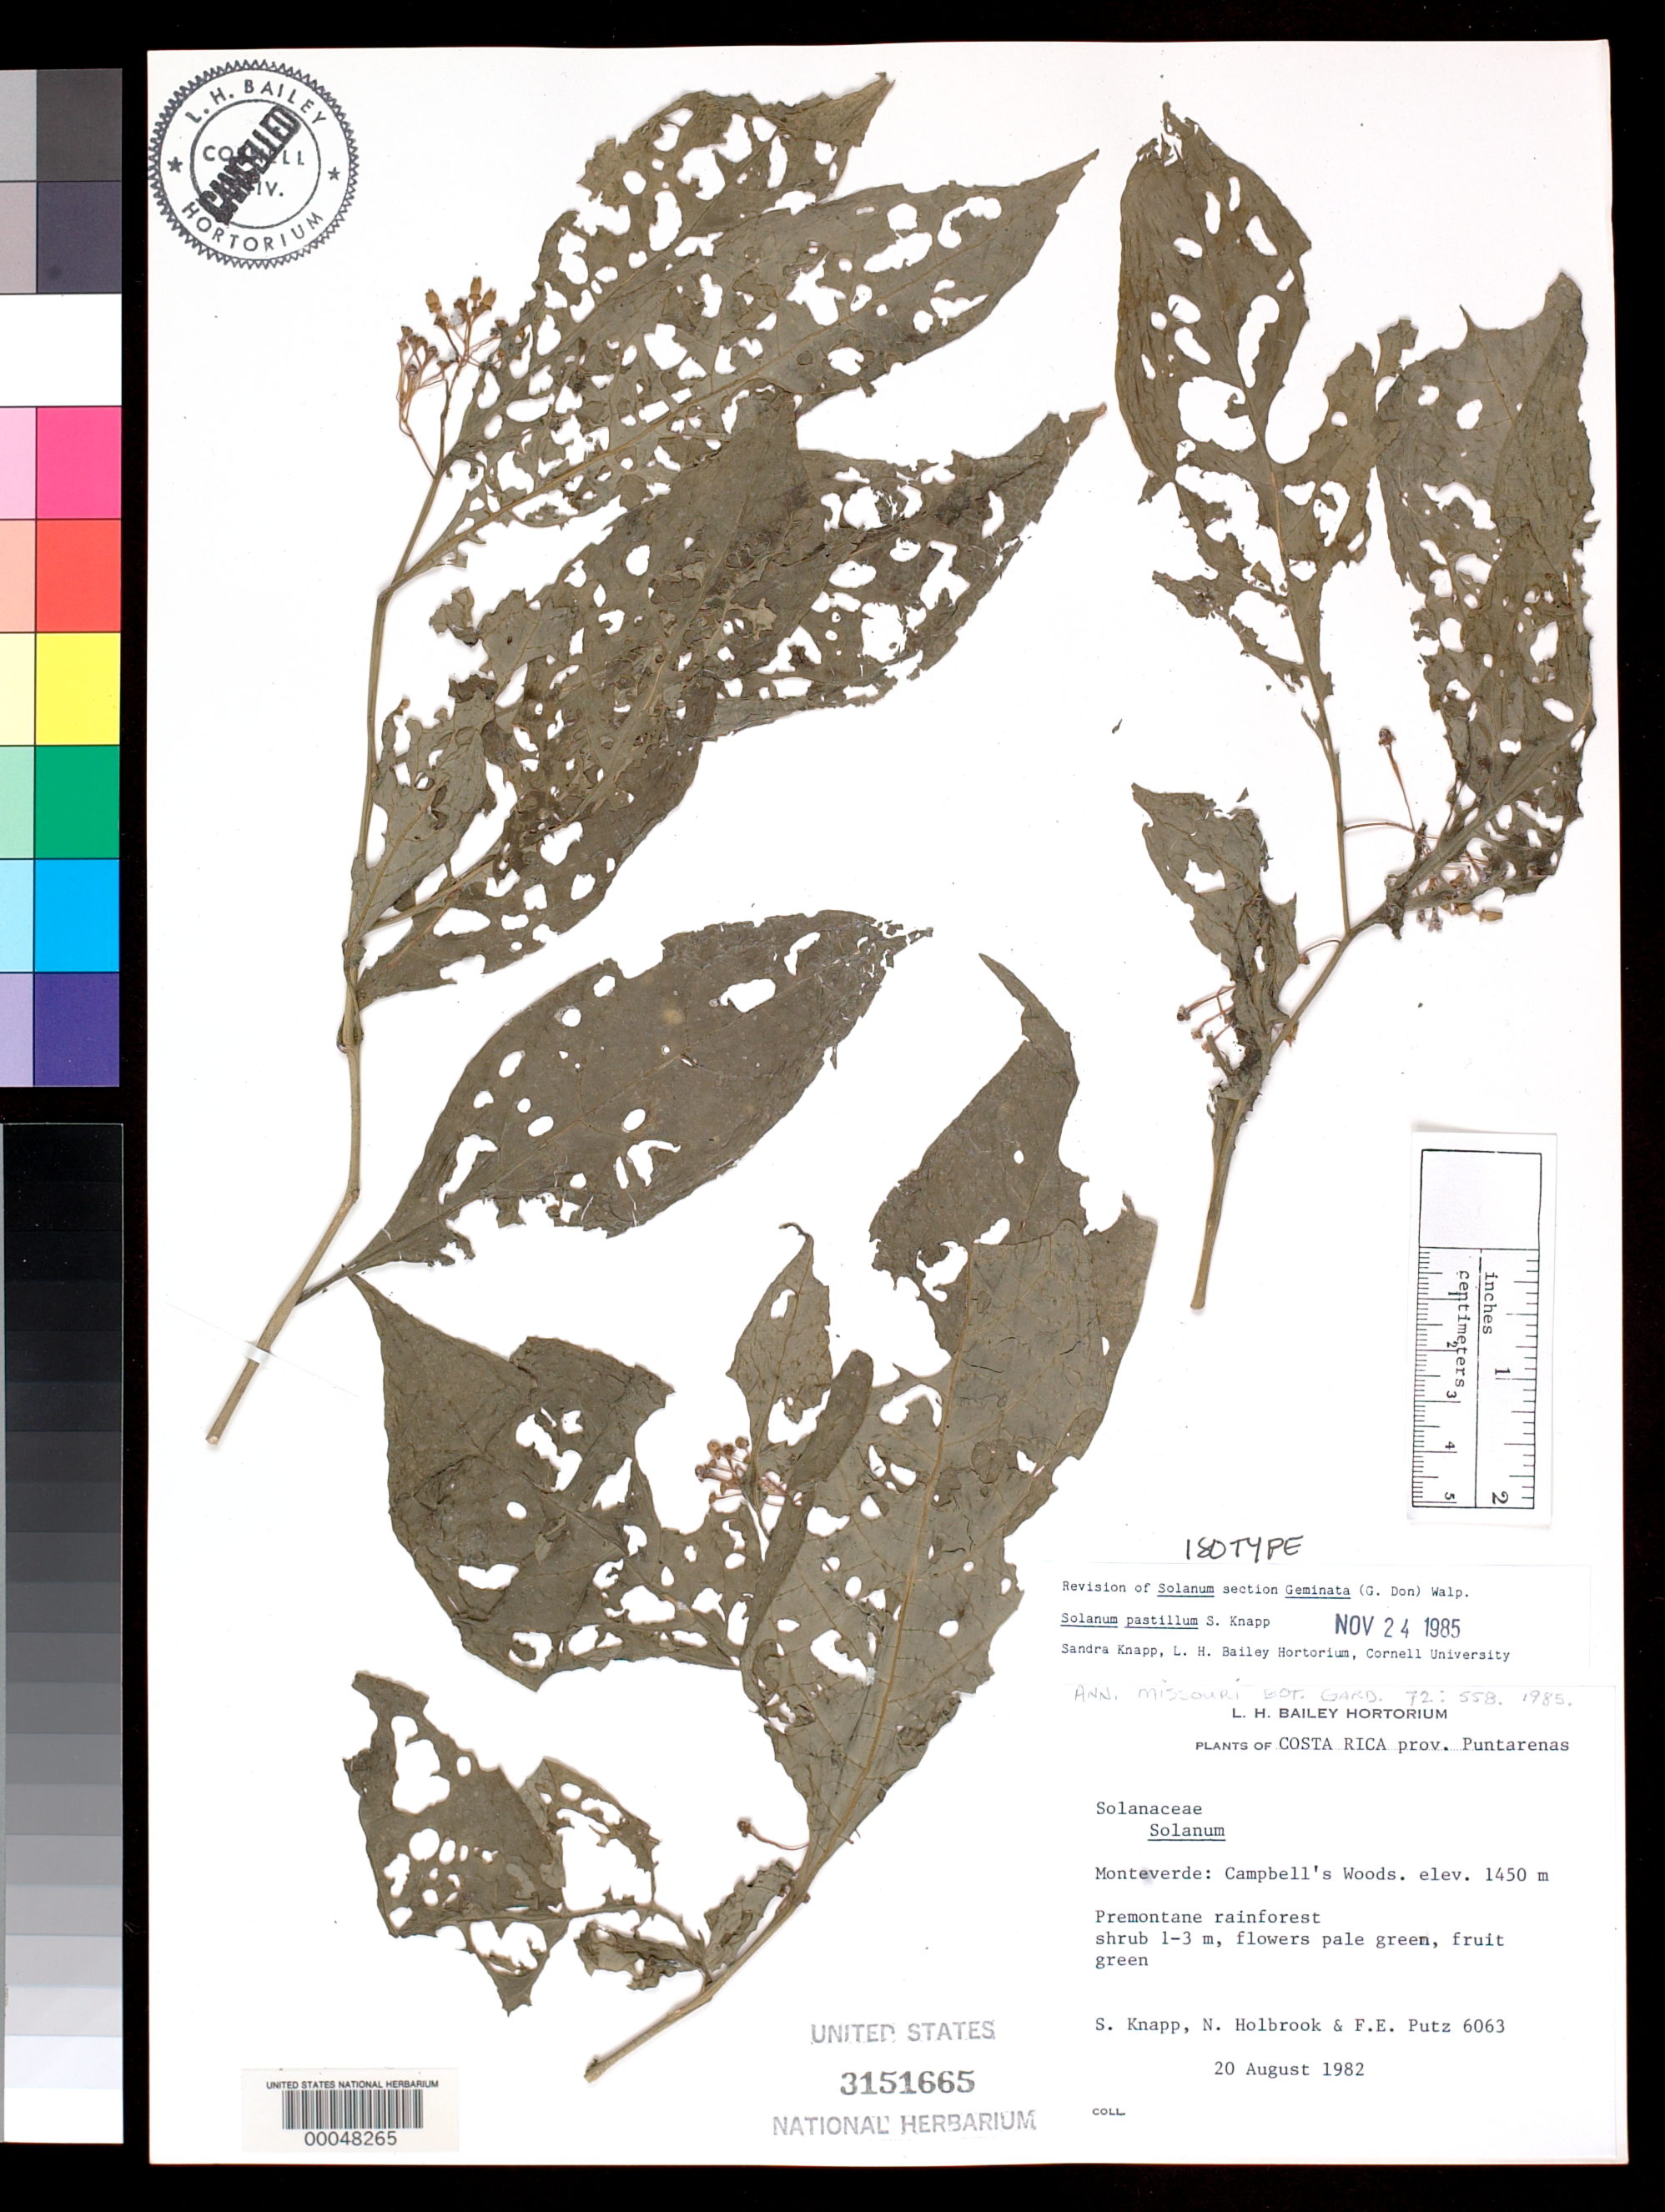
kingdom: Plantae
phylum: Tracheophyta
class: Magnoliopsida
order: Solanales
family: Solanaceae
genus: Solanum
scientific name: Solanum pastillum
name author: S. Knapp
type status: Isotype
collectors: S. Knapp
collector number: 6063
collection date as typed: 20 Aug 1982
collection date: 1982-08-20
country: Costa Rica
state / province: Puntarenas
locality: Monteverde: Cambell's Woods.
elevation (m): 1450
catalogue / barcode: US 3151665